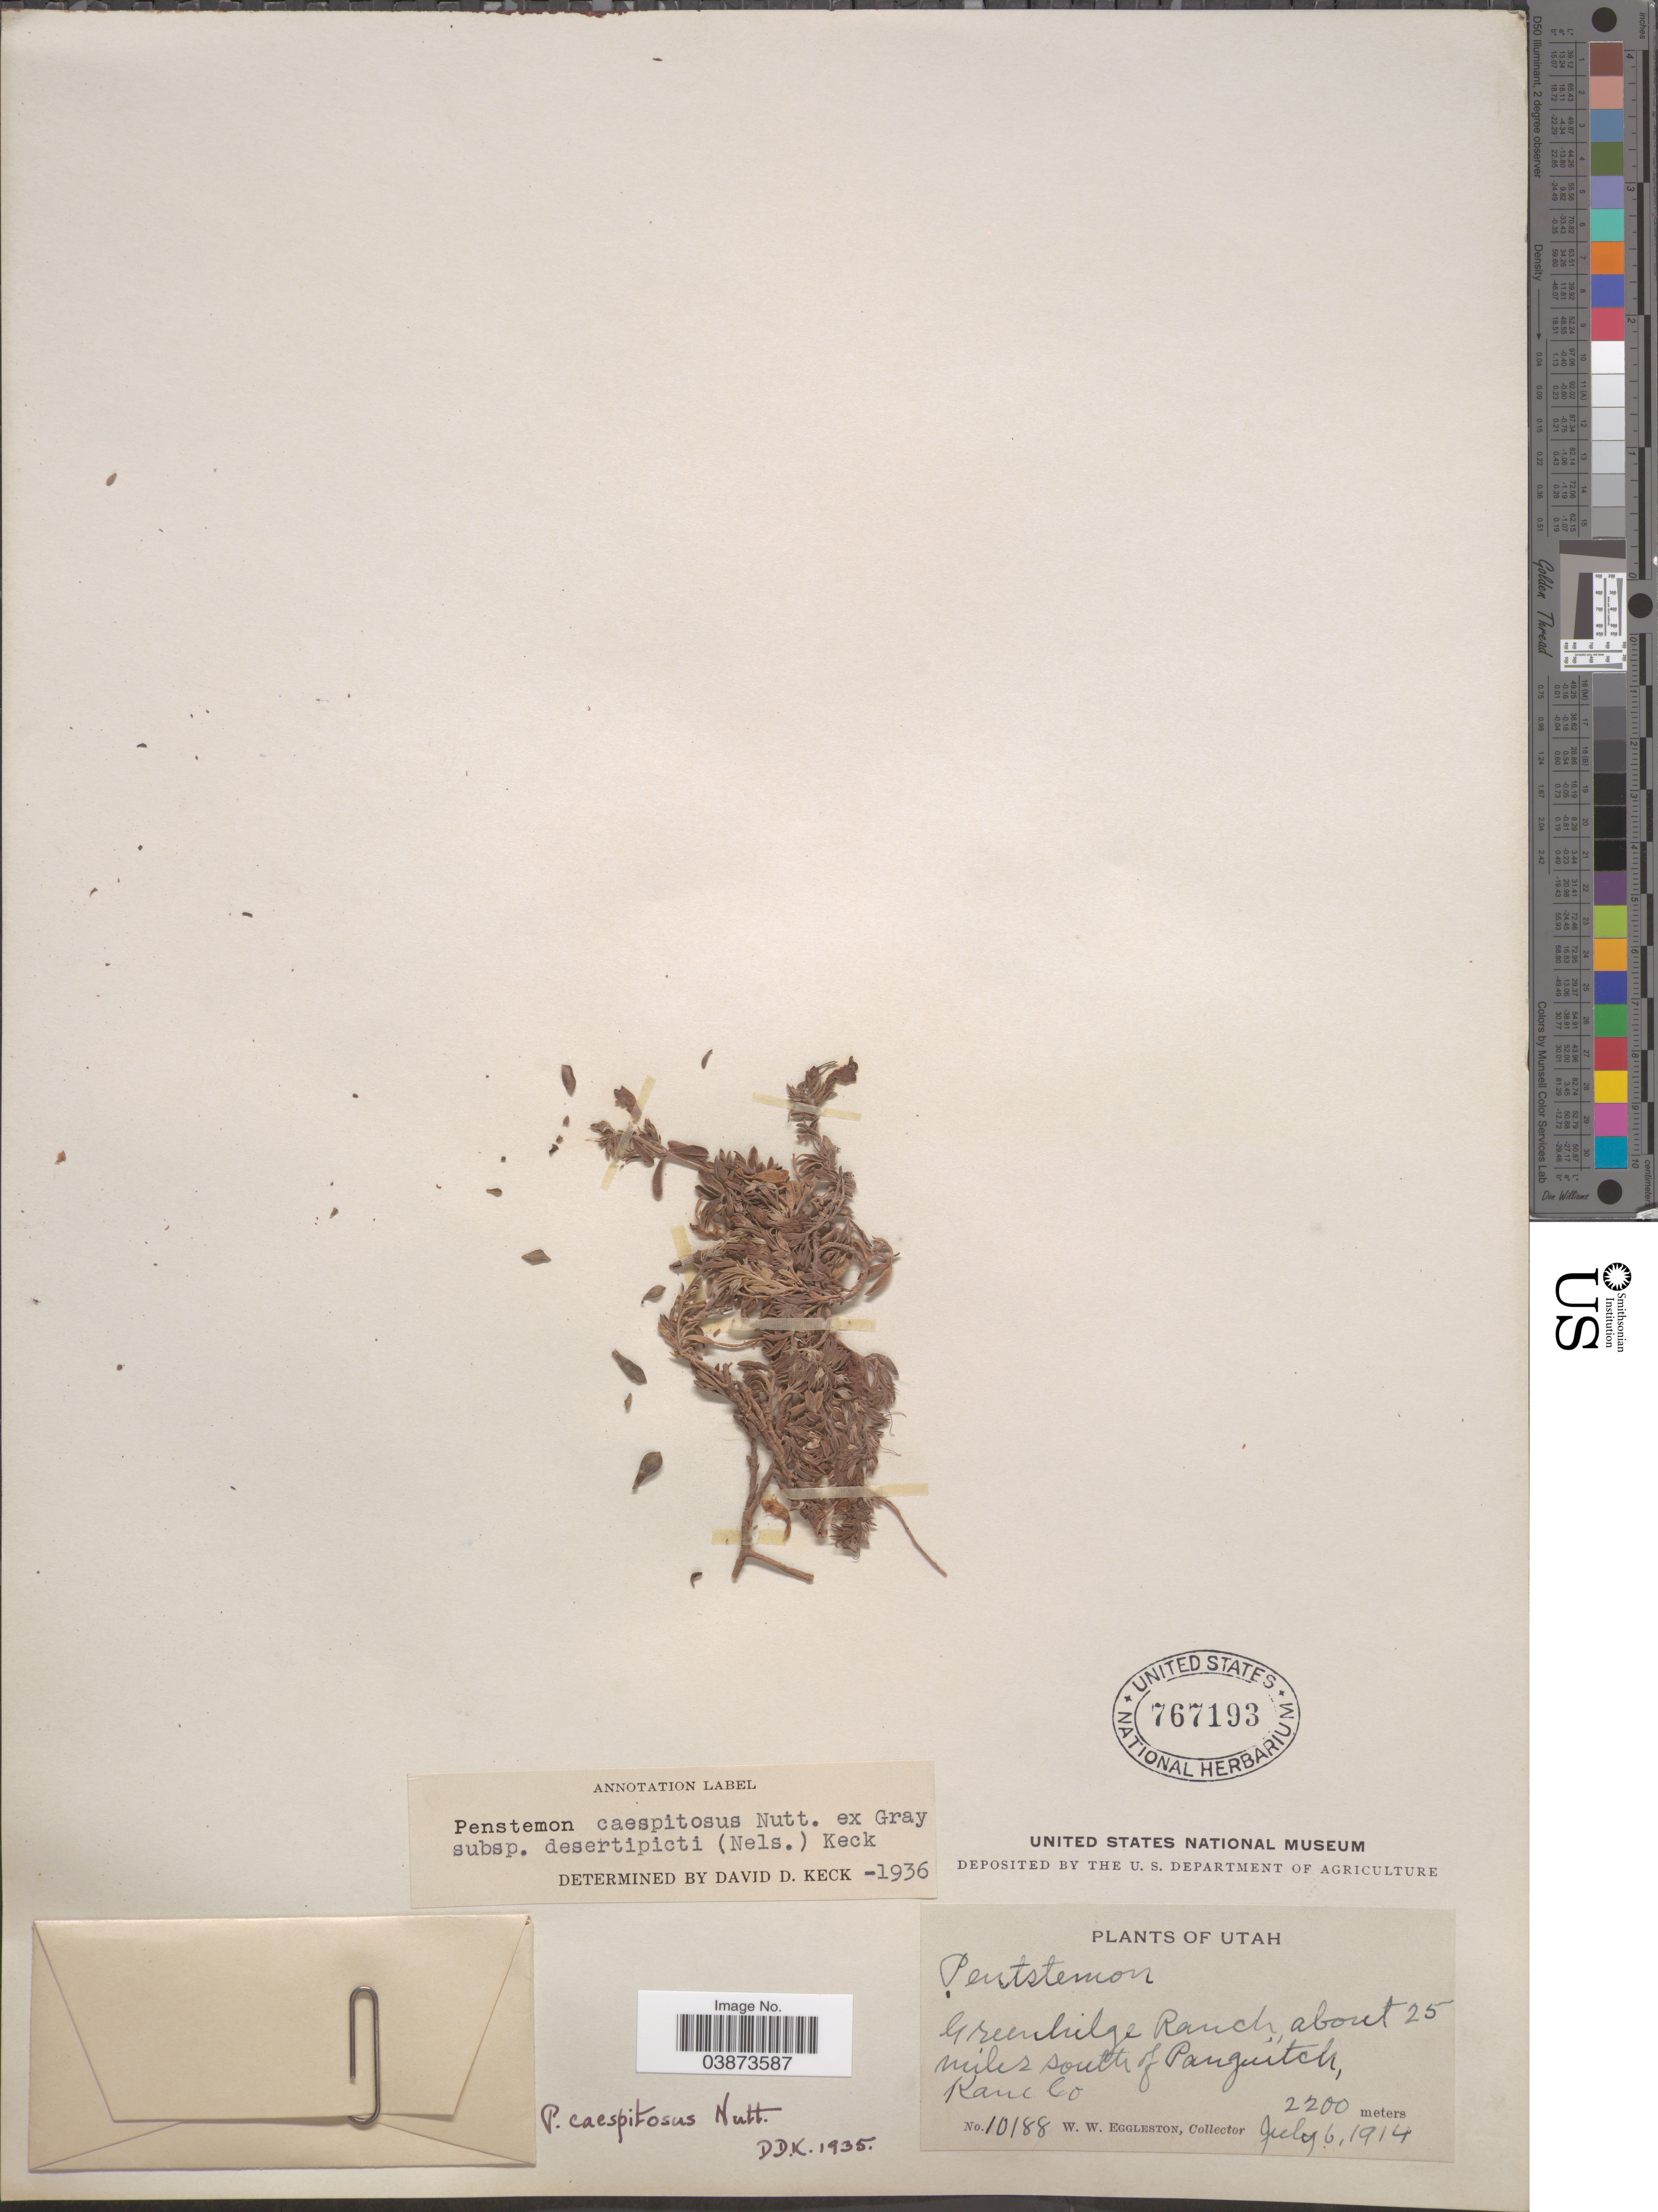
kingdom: Plantae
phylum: Tracheophyta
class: Magnoliopsida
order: Lamiales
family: Plantaginaceae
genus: Penstemon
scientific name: Penstemon caespitosus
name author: Nutt. ex A. Gray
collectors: W. W. Eggleston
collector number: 10188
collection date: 1914-07-06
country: United States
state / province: Utah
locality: Greenhilge Ranch, about 25 miles south of Panguitch, Kane Co.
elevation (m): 2200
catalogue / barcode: US 767193